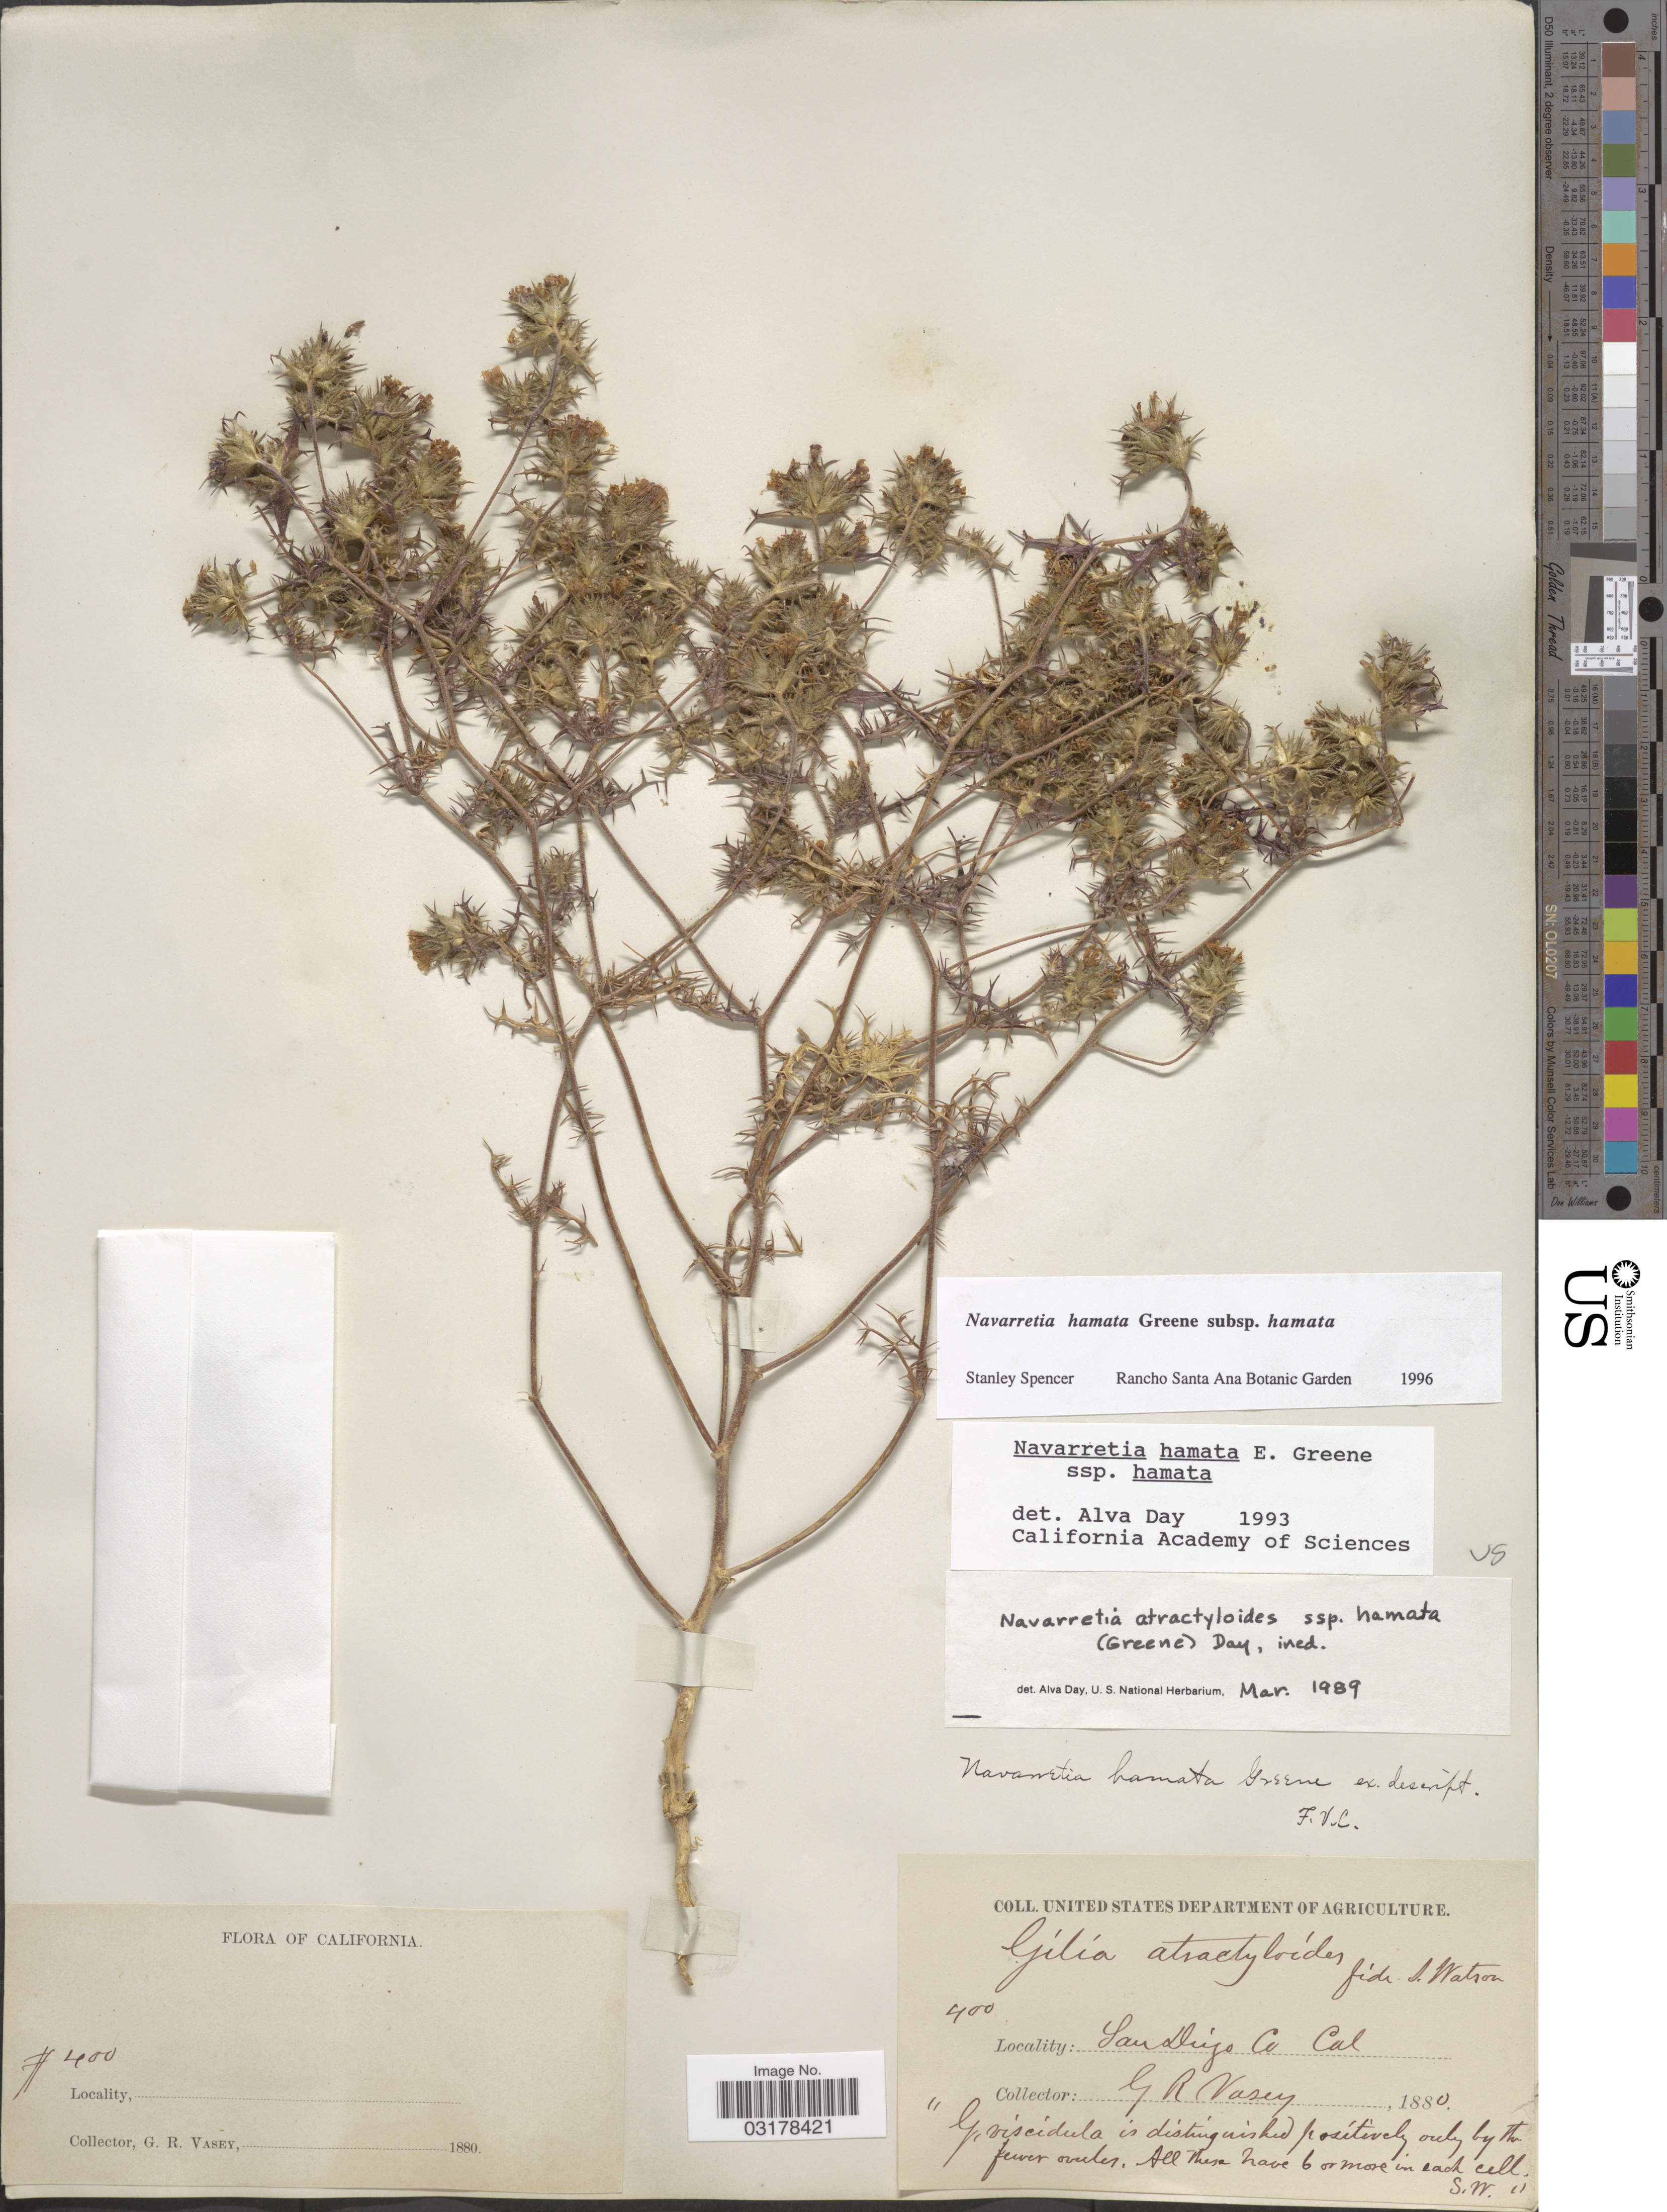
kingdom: Plantae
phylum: Tracheophyta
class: Magnoliopsida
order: Ericales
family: Polemoniaceae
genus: Navarretia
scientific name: Navarretia hamata var. hamata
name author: Greene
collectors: G. R. Vasey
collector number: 400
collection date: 1880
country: United States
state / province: California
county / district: San Diego